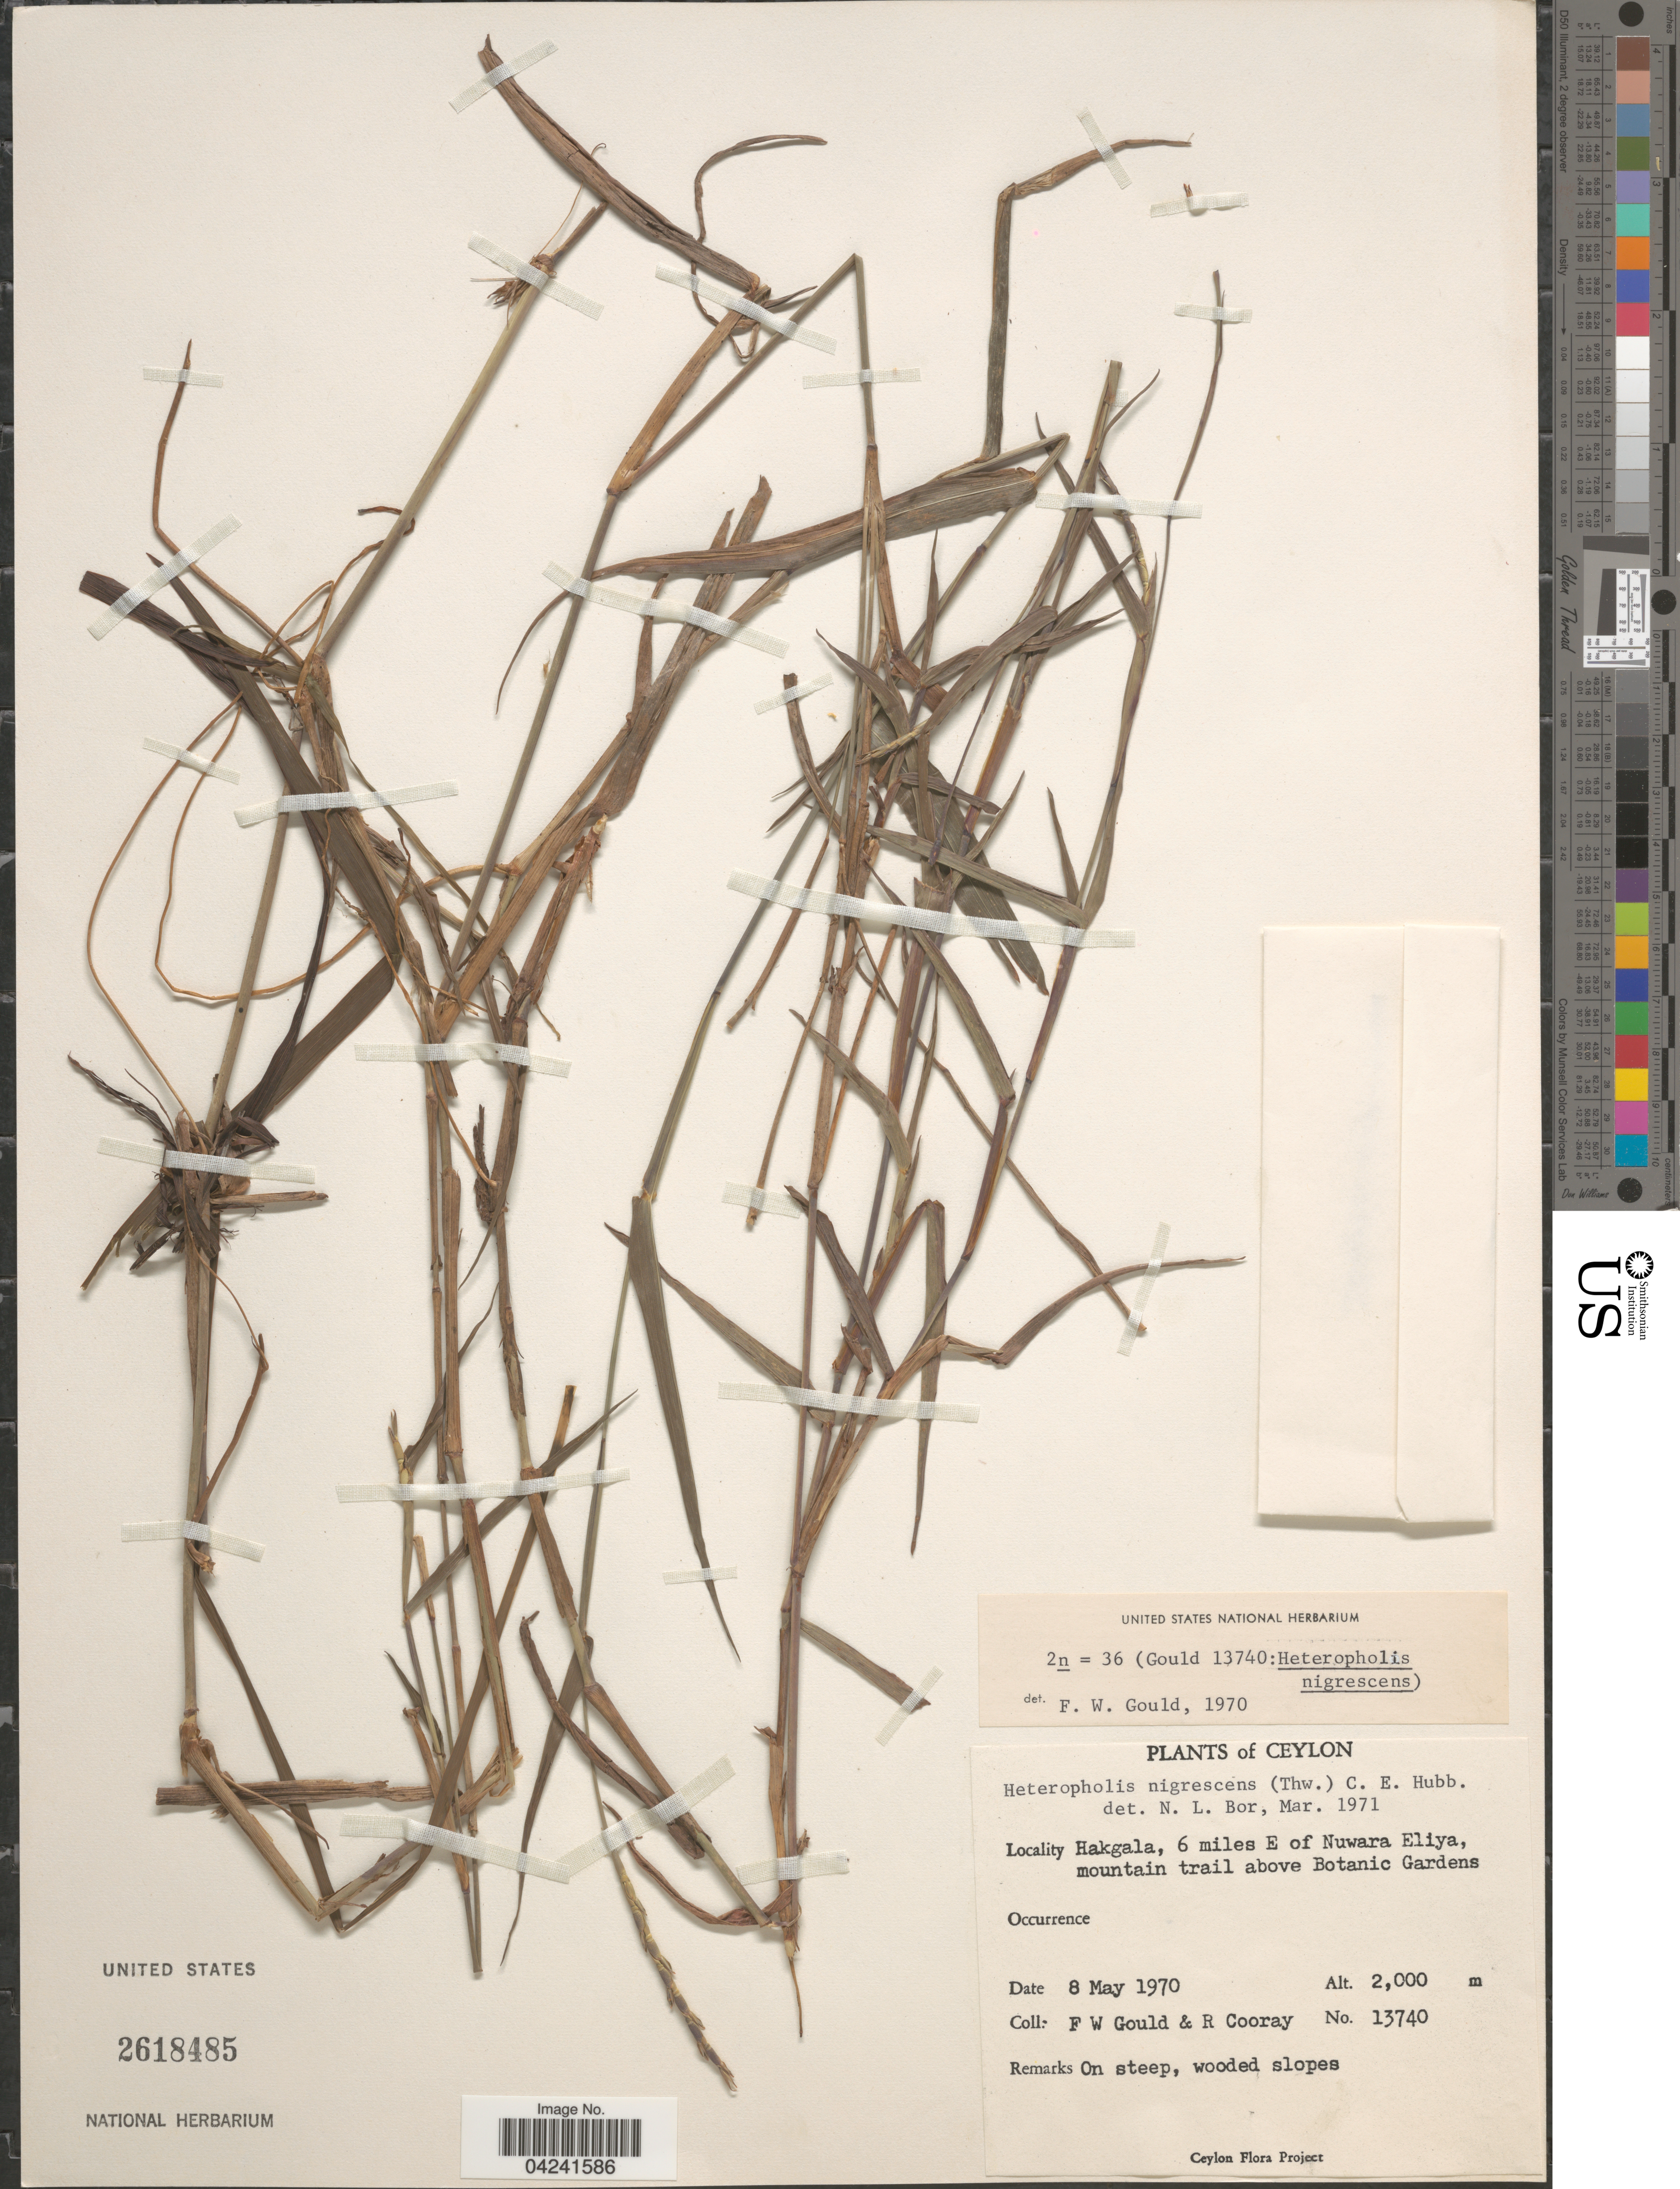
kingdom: Plantae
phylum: Tracheophyta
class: Liliopsida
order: Poales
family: Poaceae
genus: Heteropholis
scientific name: Heteropholis nigrescens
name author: (Thwaites) C. E. Hubb.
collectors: F. W. Gould & R. Cooray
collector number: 13740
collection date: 1970-05-08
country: Sri Lanka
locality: Ceylon. Hakgala, 6 miles E of Nuwara Eliya, mountain trail above Botanic Gardens.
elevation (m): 2000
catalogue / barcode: US 2618485